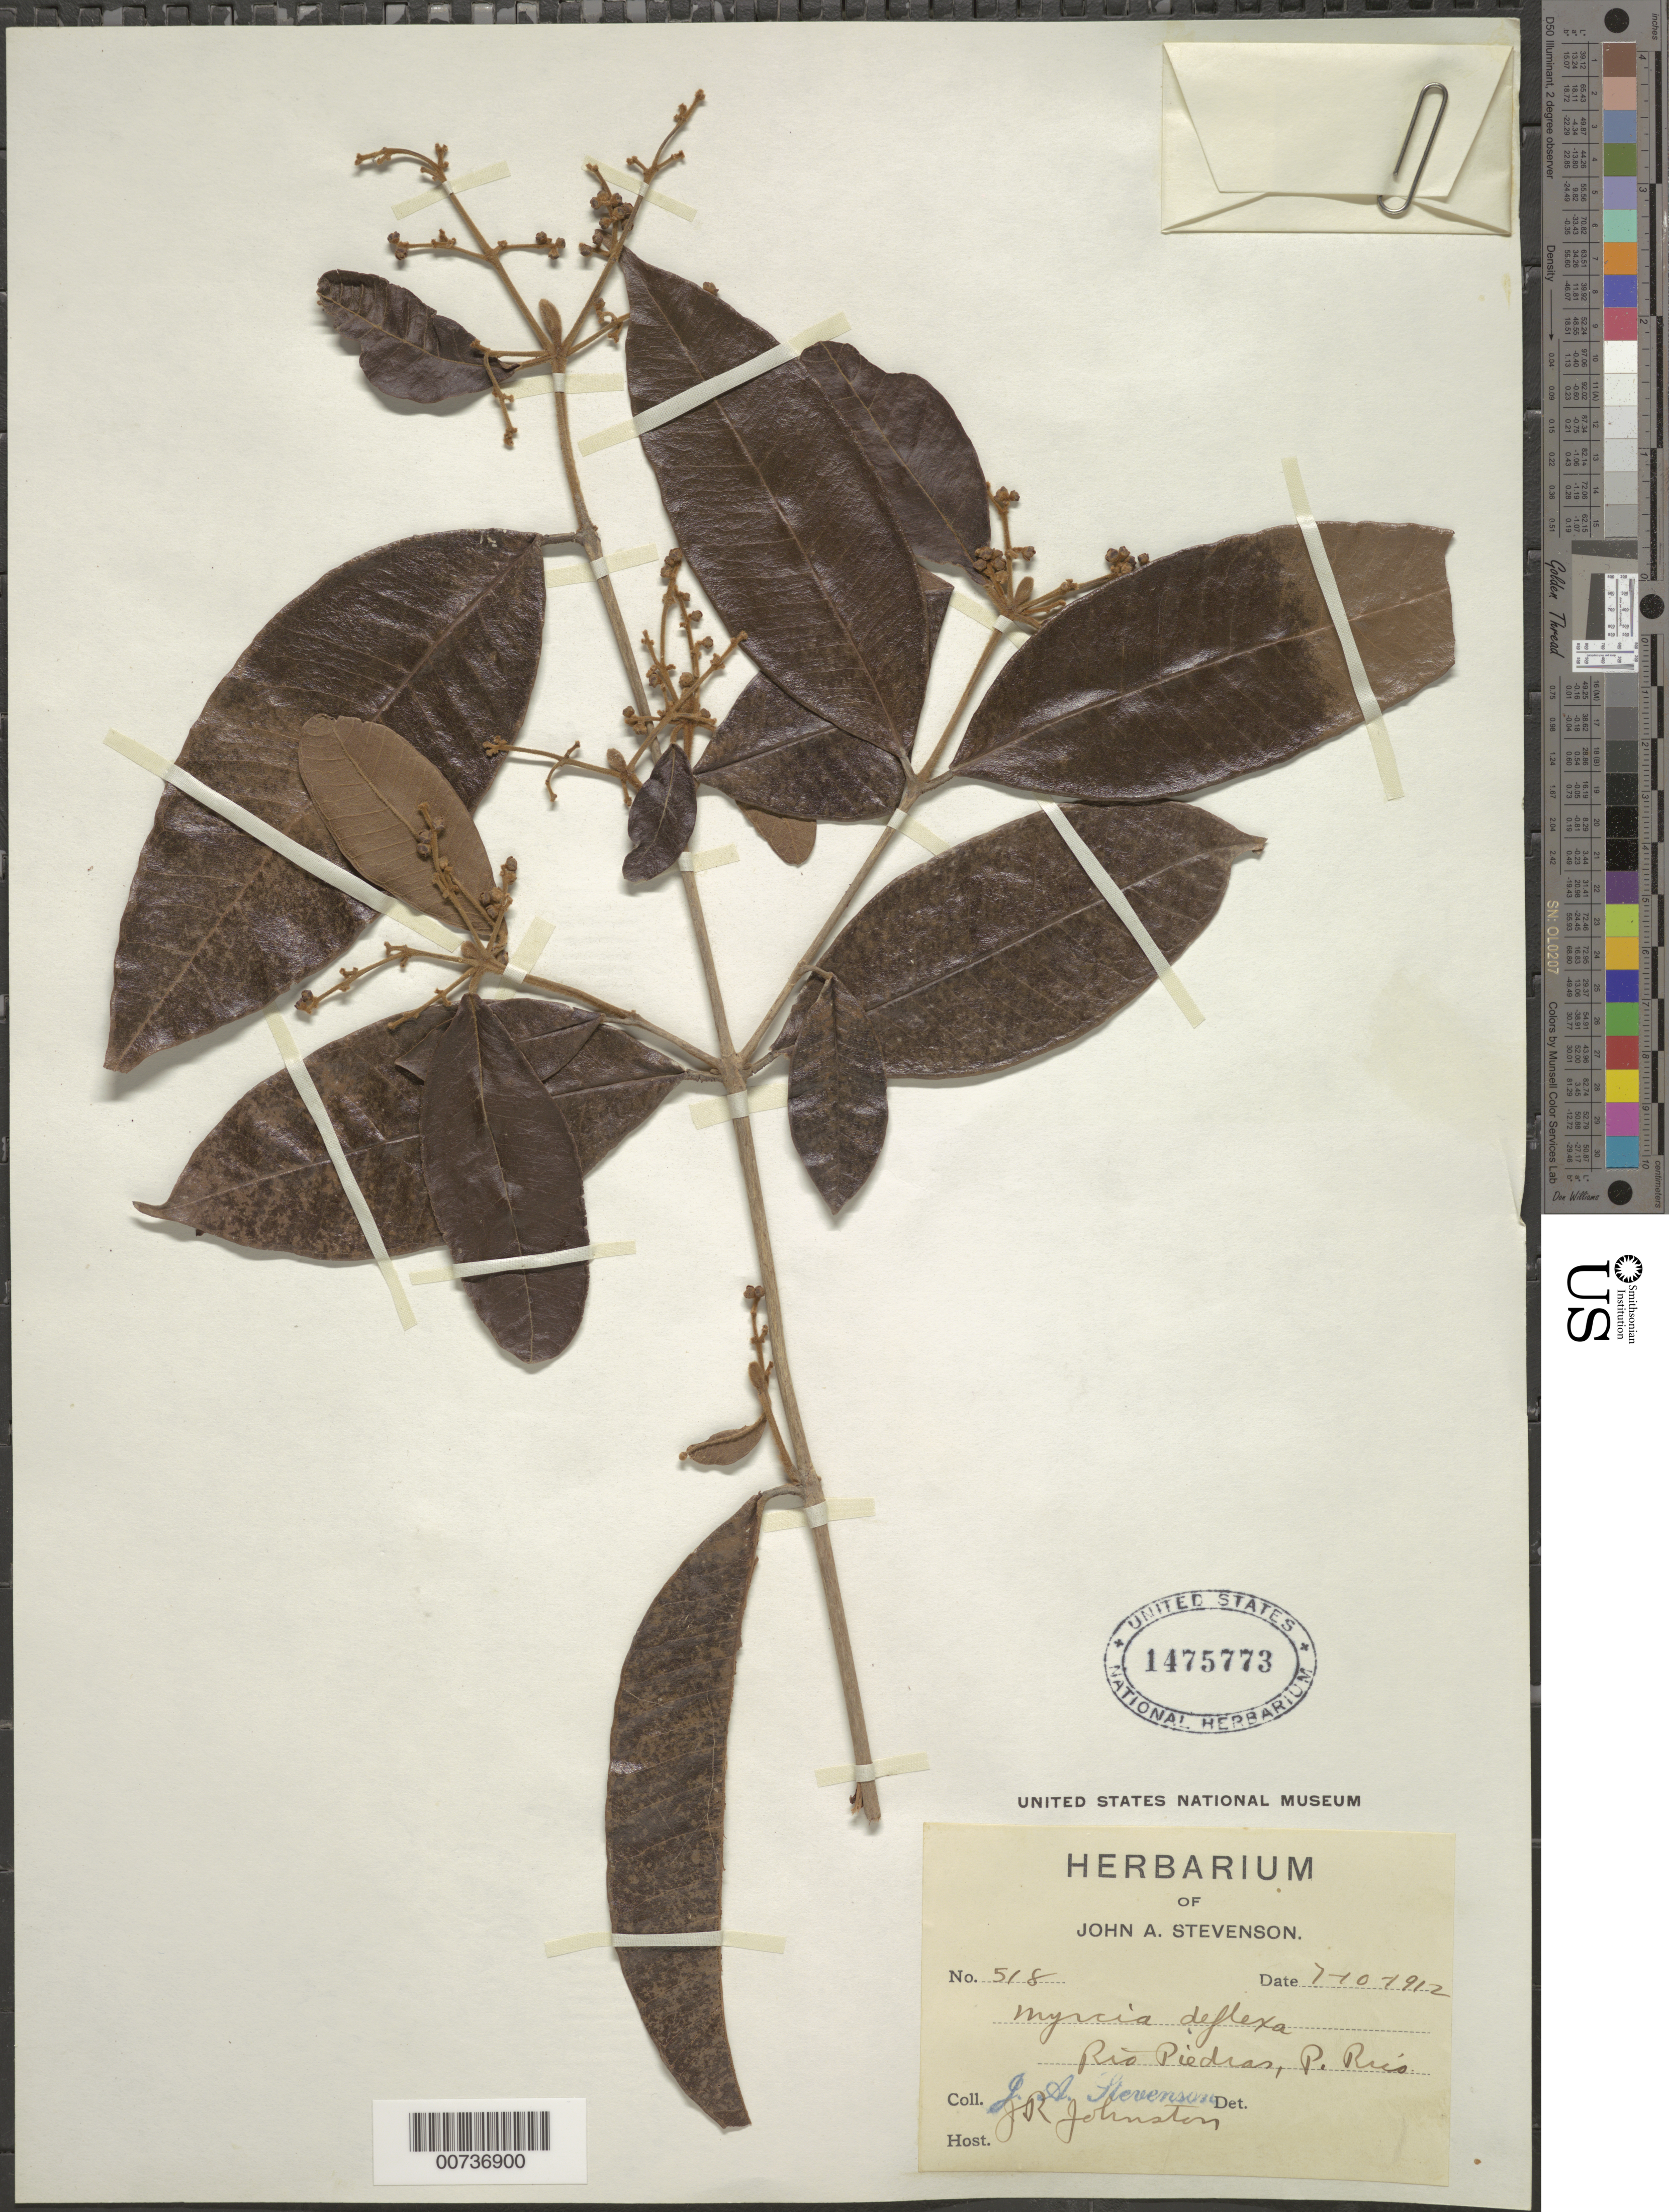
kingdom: Plantae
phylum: Tracheophyta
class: Magnoliopsida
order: Myrtales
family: Myrtaceae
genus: Myrcia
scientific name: Myrcia deflexa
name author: (Poir.) DC.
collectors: J. Stevenson & J. Johnston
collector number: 518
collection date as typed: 07 Oct 1912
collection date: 1912-10-07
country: Puerto Rico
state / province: San Juan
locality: Rio Piedras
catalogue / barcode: US 1475773